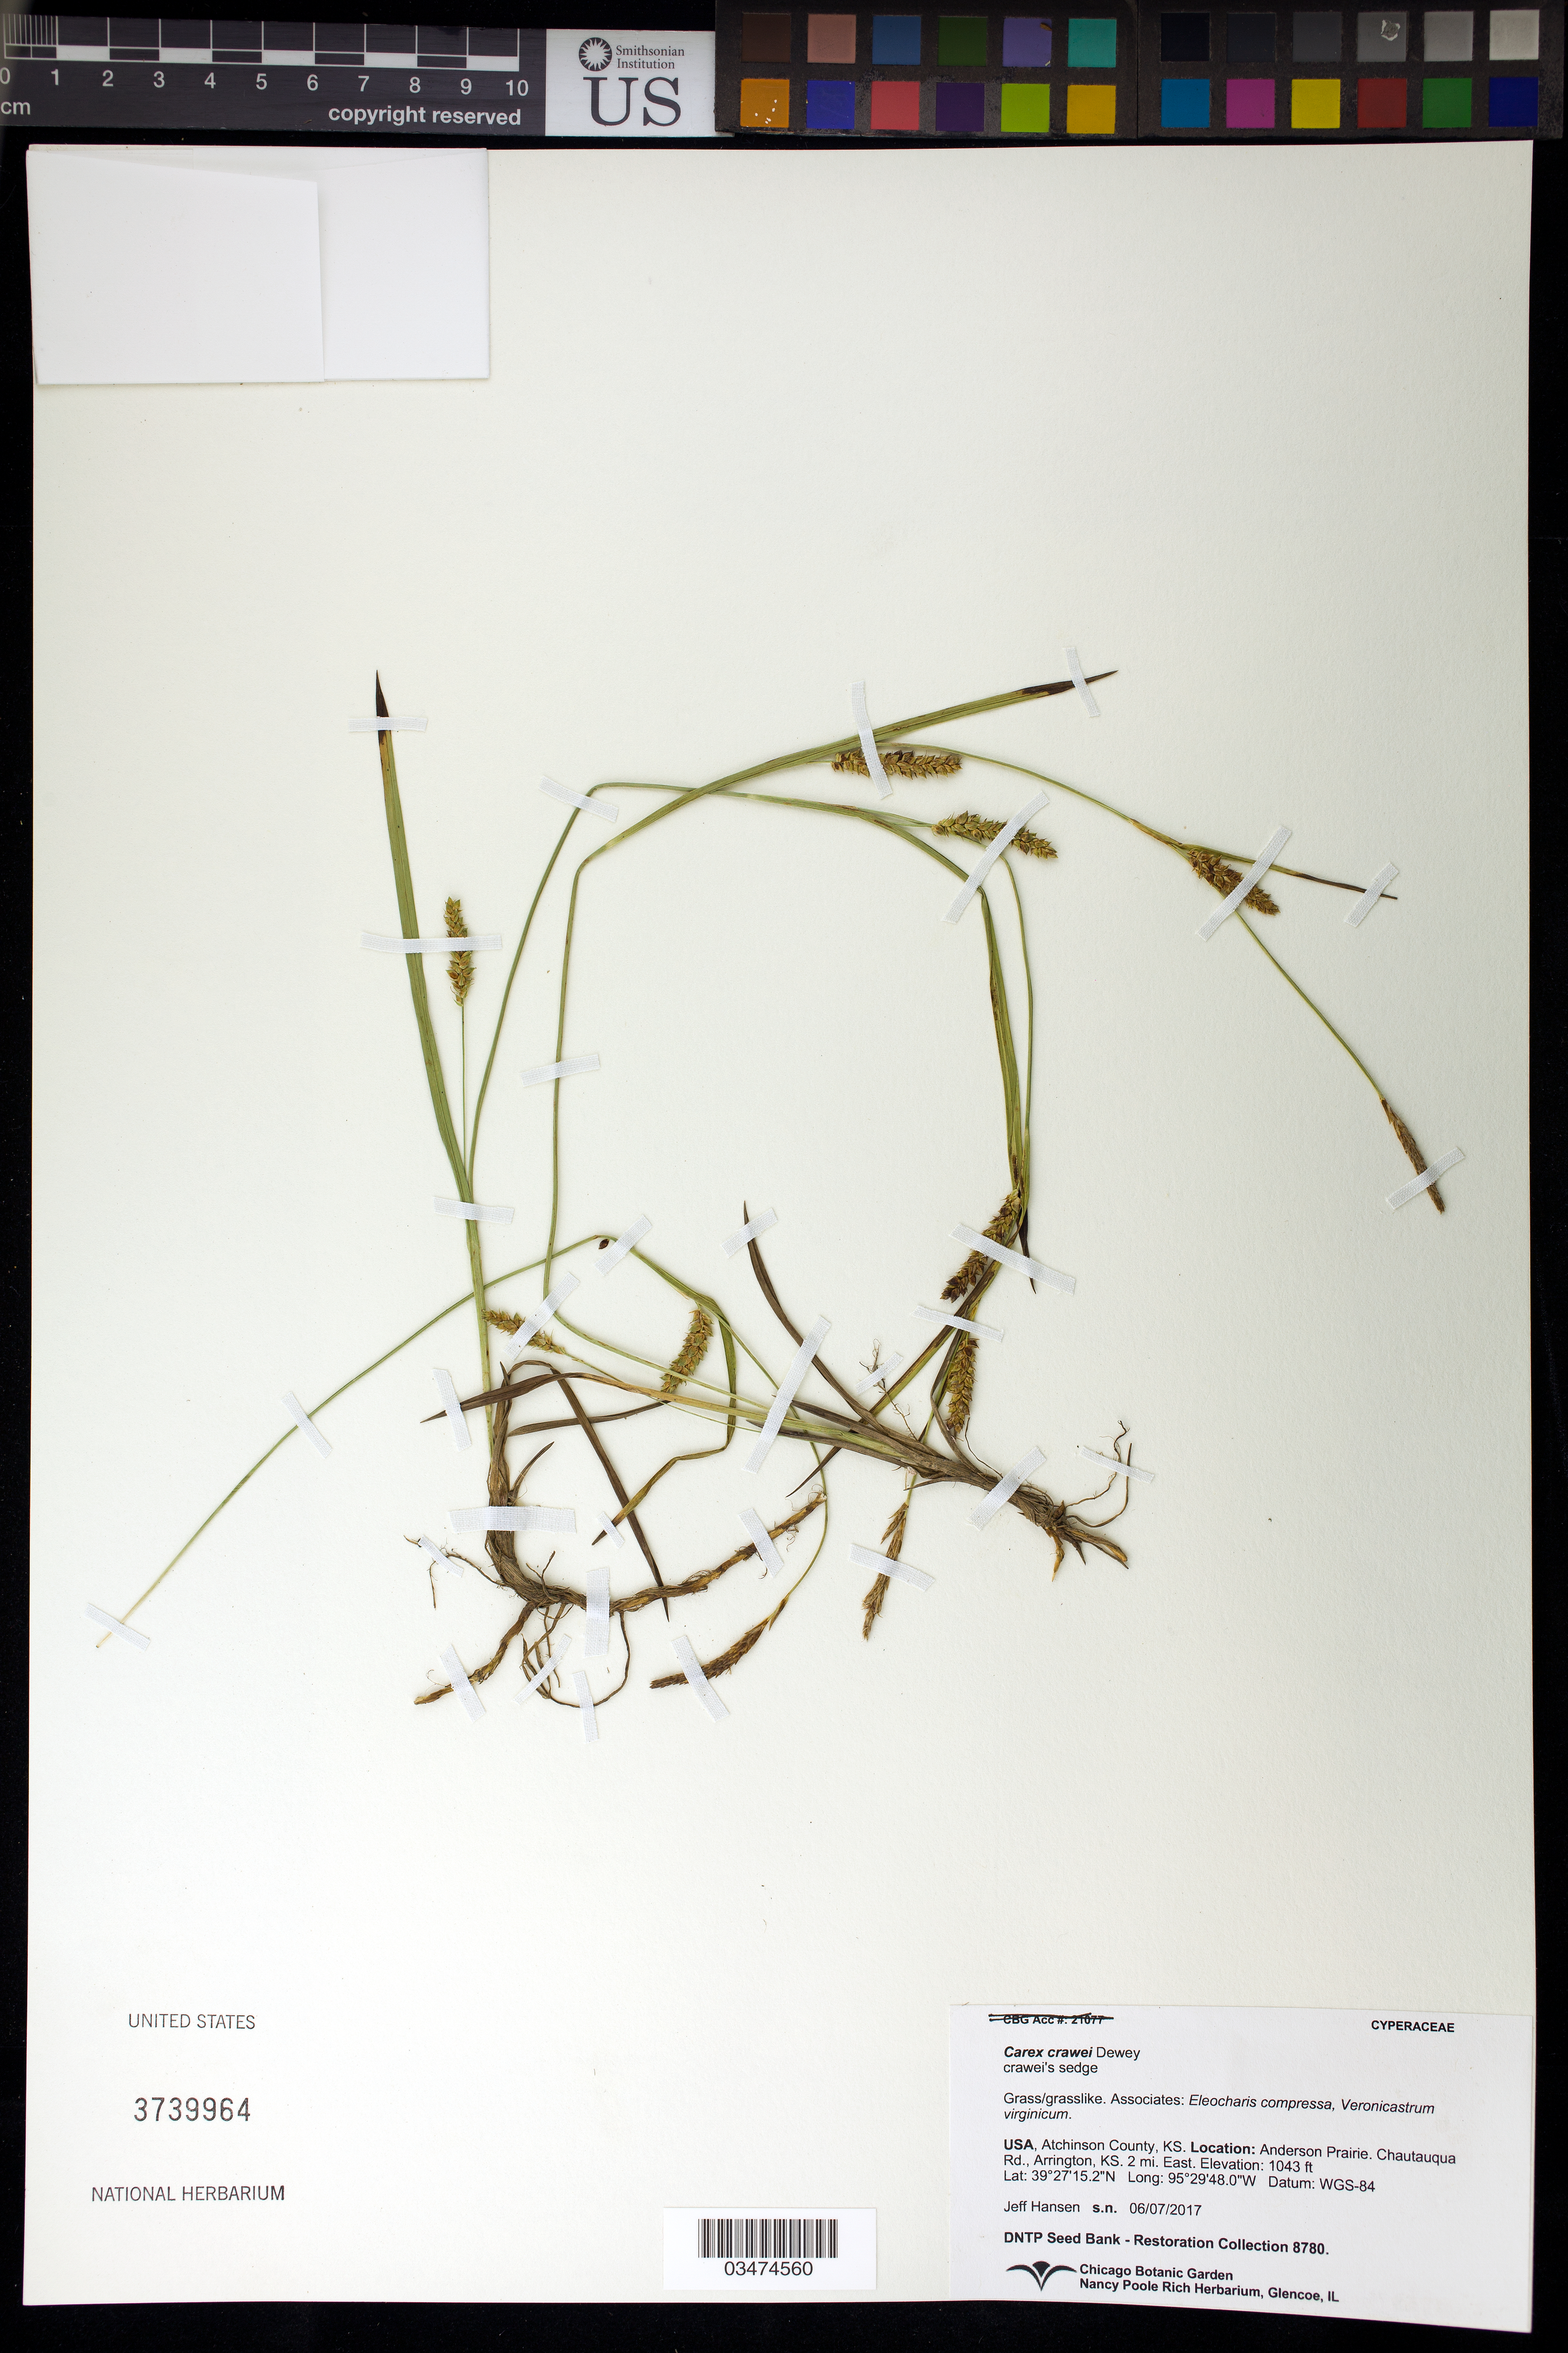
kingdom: Plantae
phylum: Tracheophyta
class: Liliopsida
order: Poales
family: Cyperaceae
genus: Carex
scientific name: Carex crawei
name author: Dewey ex Torr.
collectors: J. Hansen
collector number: CBG 8780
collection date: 2017-06-07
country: United States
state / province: Kansas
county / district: Atchison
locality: Anderson Prairie. Chautauqua Rd., Arrington, 2 mi. East.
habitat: Grass/grasslike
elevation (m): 318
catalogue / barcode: US 3739964